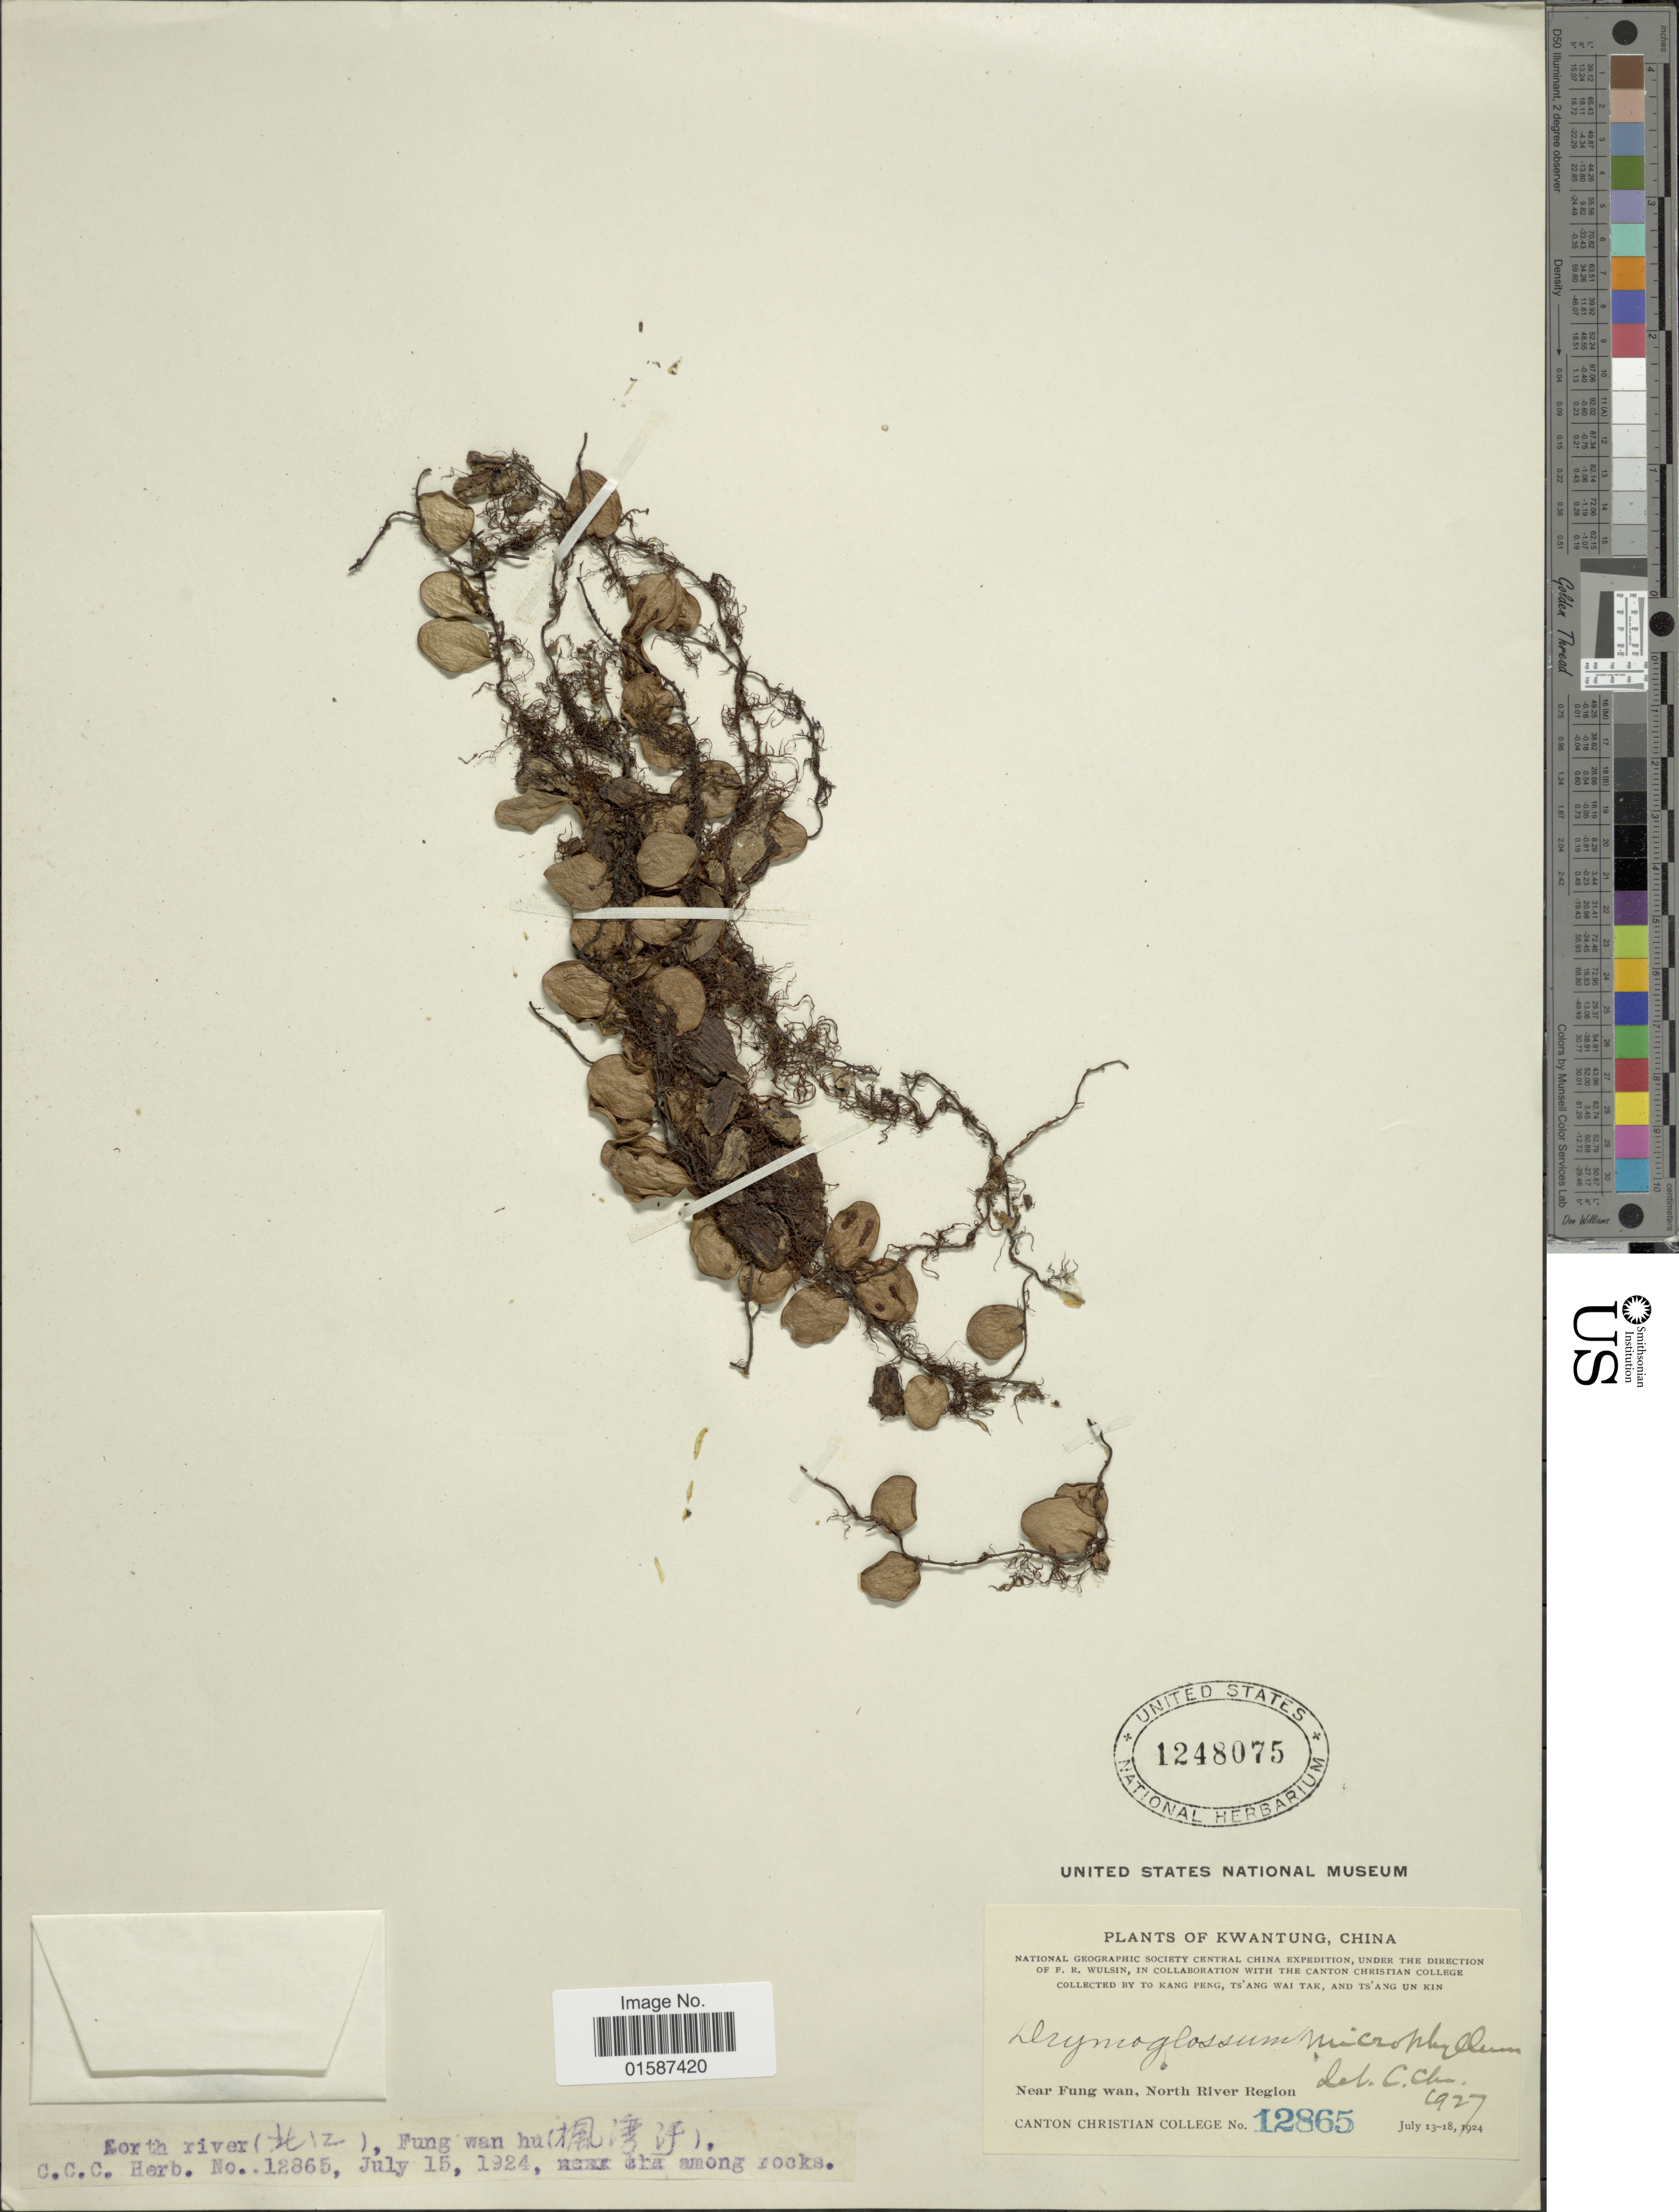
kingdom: Plantae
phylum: Tracheophyta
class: Polypodiopsida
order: Polypodiales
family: Polypodiaceae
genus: Lemmaphyllum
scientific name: Lemmaphyllum microphyllum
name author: C. Presl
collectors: Canton Christian College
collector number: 12865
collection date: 1924-07-13/1924-07-18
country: China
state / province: Guangdong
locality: Kwangtung, near Fung Wan, North River Region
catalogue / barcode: US 1248075